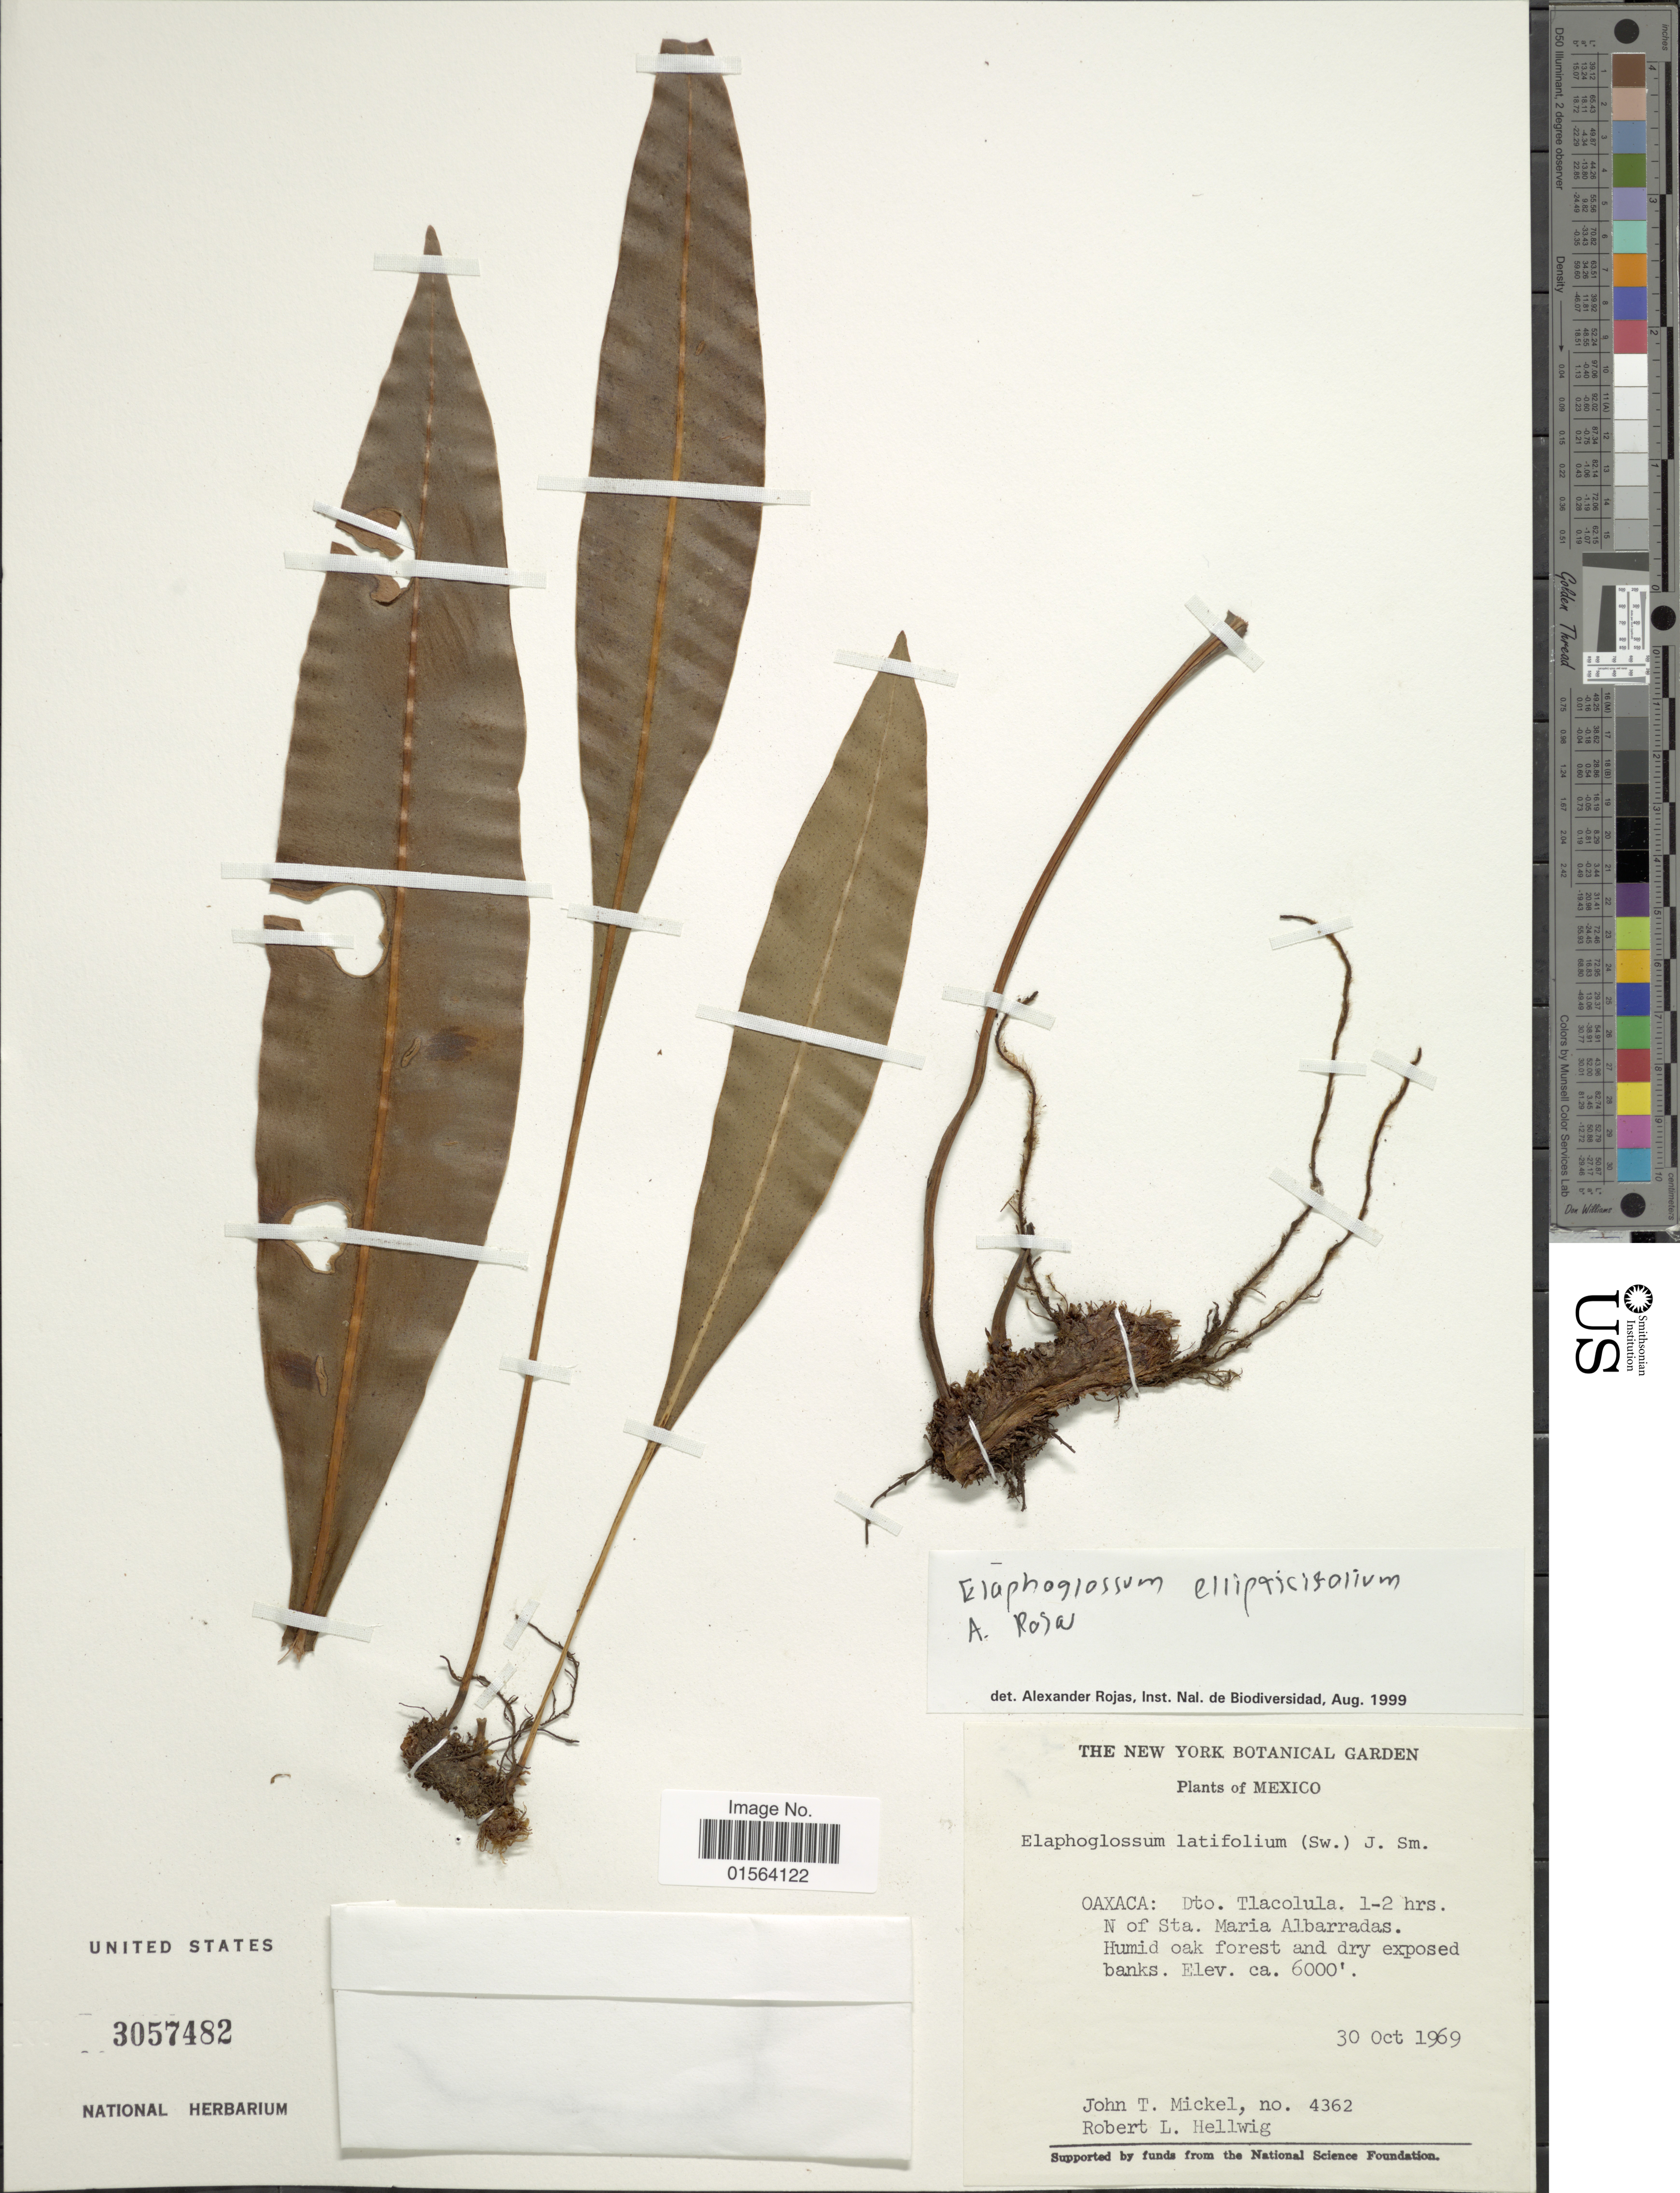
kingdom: Plantae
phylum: Tracheophyta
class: Polypodiopsida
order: Polypodiales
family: Dryopteridaceae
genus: Elaphoglossum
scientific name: Elaphoglossum latifolium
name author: (Sw.) J. Sm.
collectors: J. T. Mickel & R. Hellwig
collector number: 4362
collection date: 1969-10-30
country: Mexico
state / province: Oaxaca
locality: Oaxaca: Dto. Tlacolula, 1-2 hrs. N of Sta. Maria Albarradas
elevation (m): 1829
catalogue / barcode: US 3057482